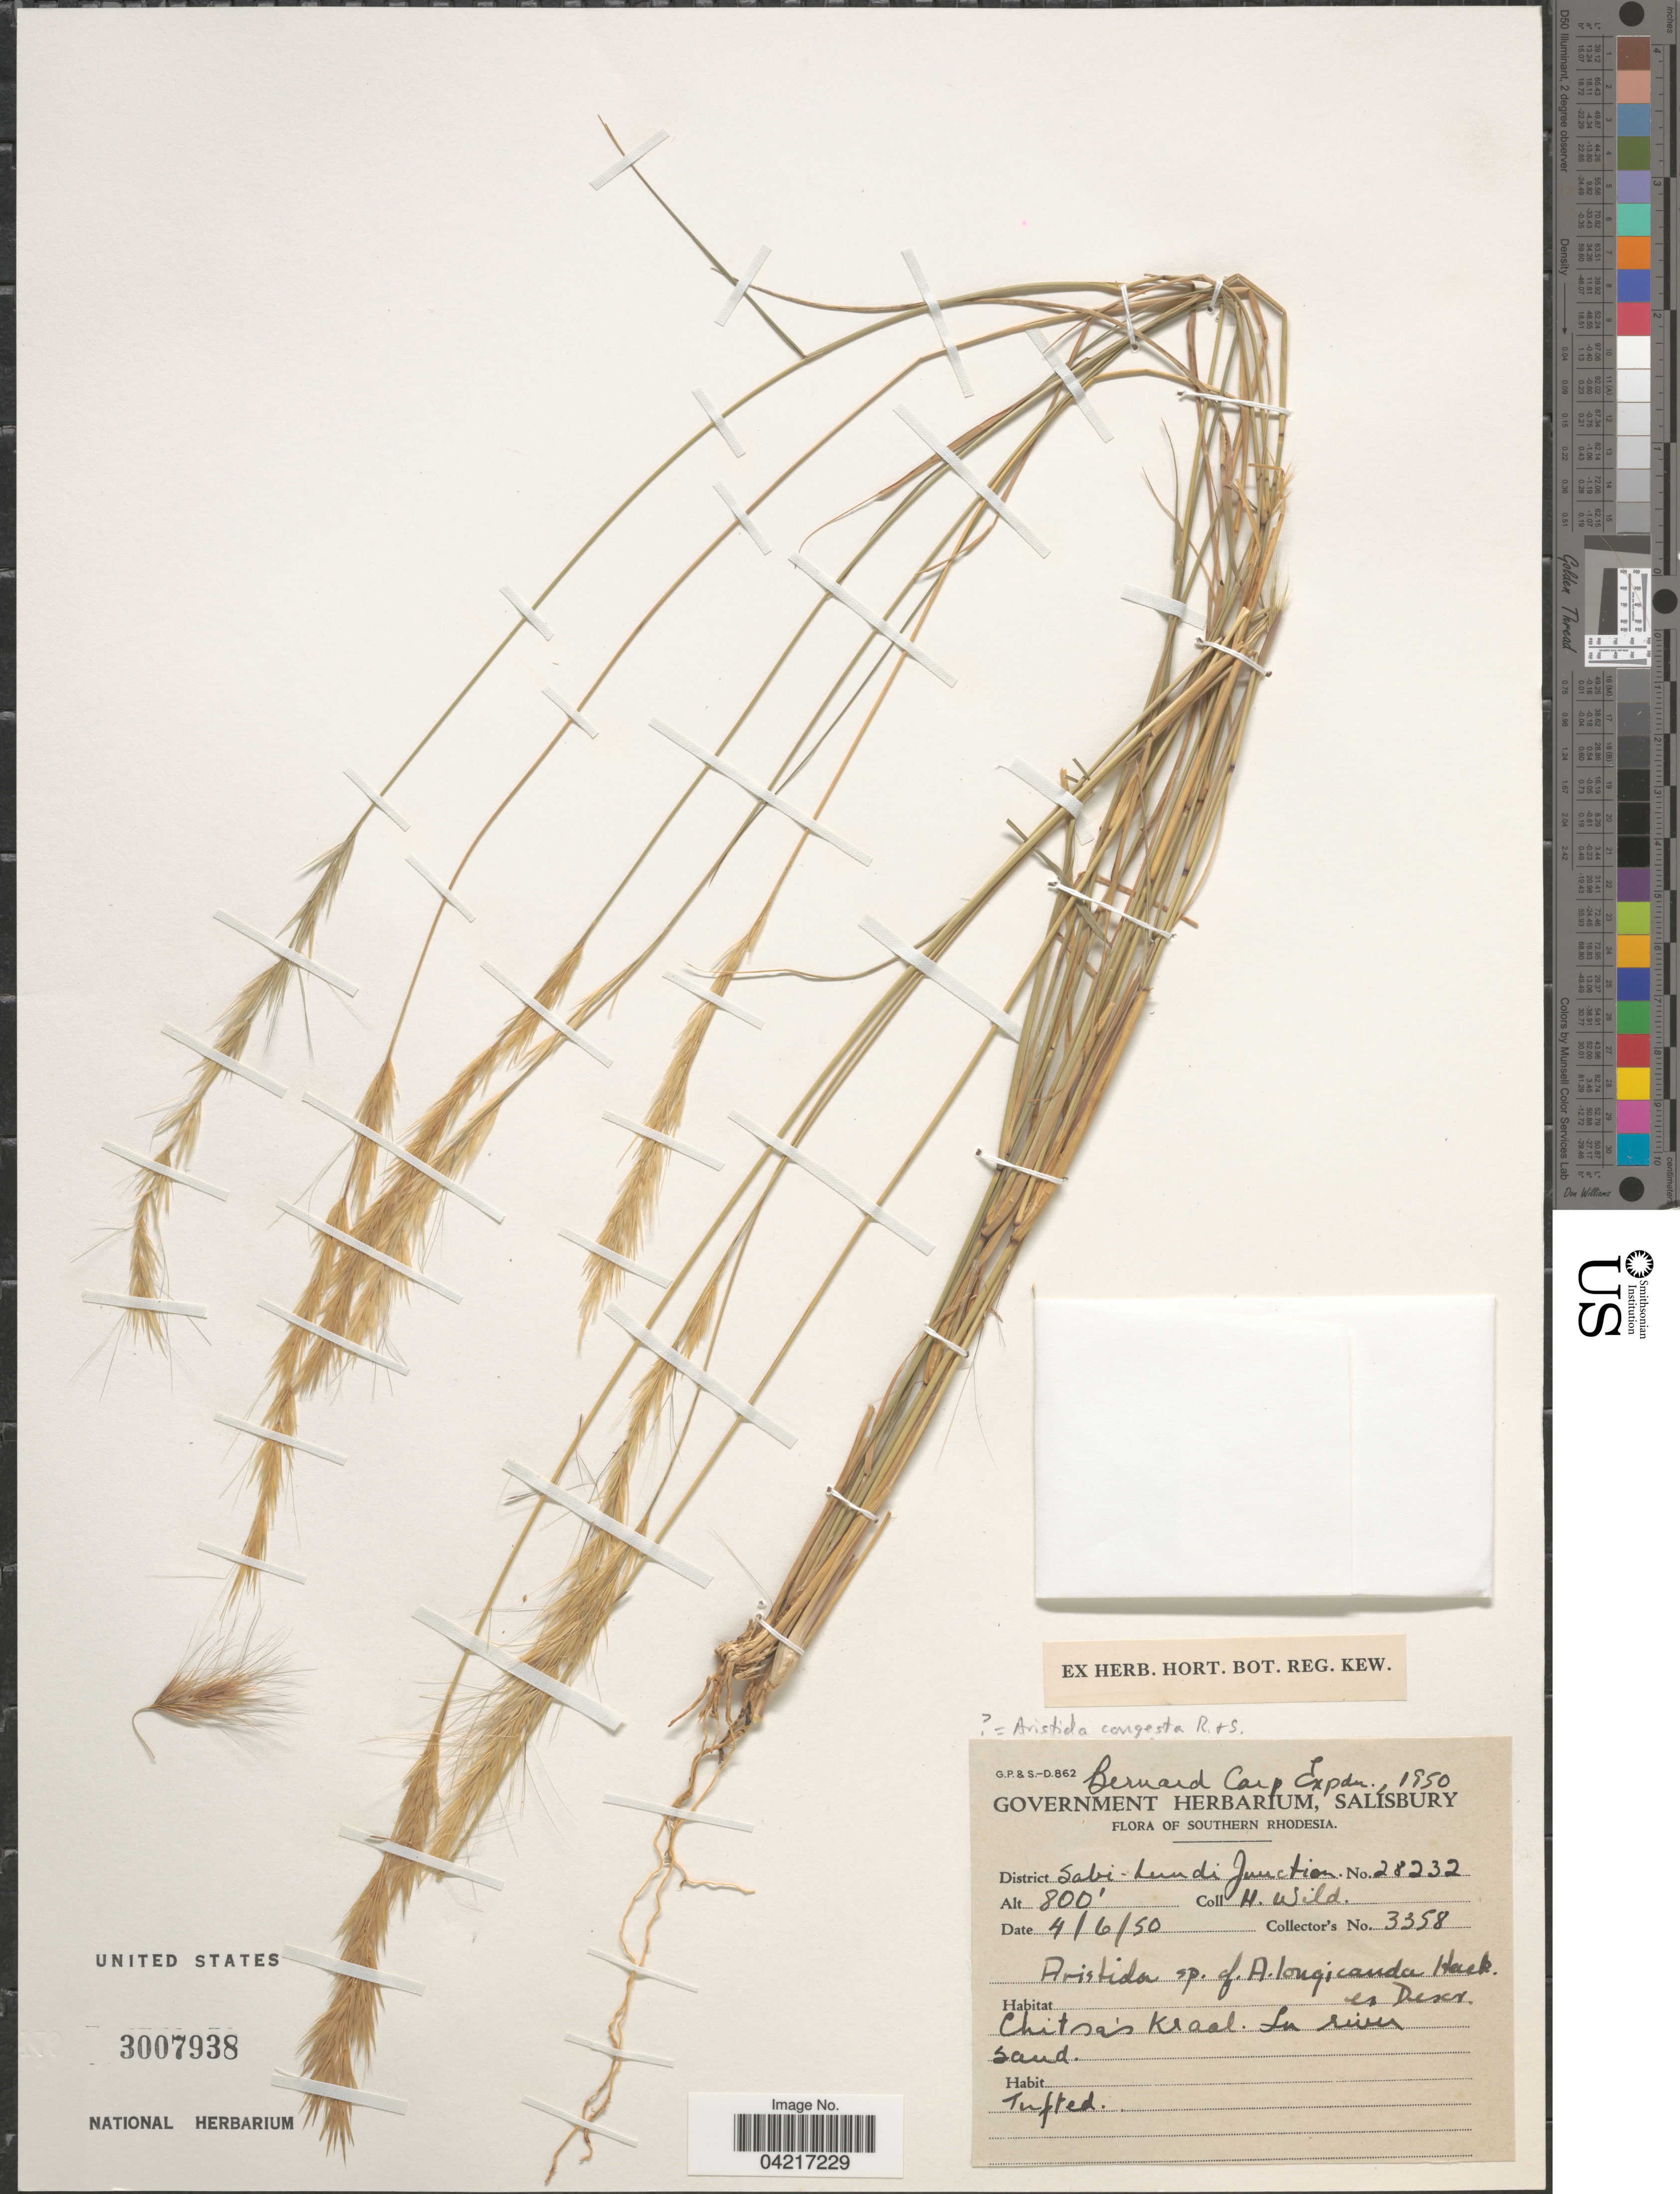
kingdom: Plantae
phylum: Tracheophyta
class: Liliopsida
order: Poales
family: Poaceae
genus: Aristida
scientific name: Aristida congesta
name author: Roem. & Schult.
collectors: H. Wild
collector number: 3358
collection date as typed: Transcribed d/m/y: 4/6/50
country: Zimbabwe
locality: Bernard Carp Expdn., 1950. Southern Rhodesia. District Sabi-Lundi Junction. Chitsa's Kraal. In river sand.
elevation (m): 244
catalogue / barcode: US 3007938